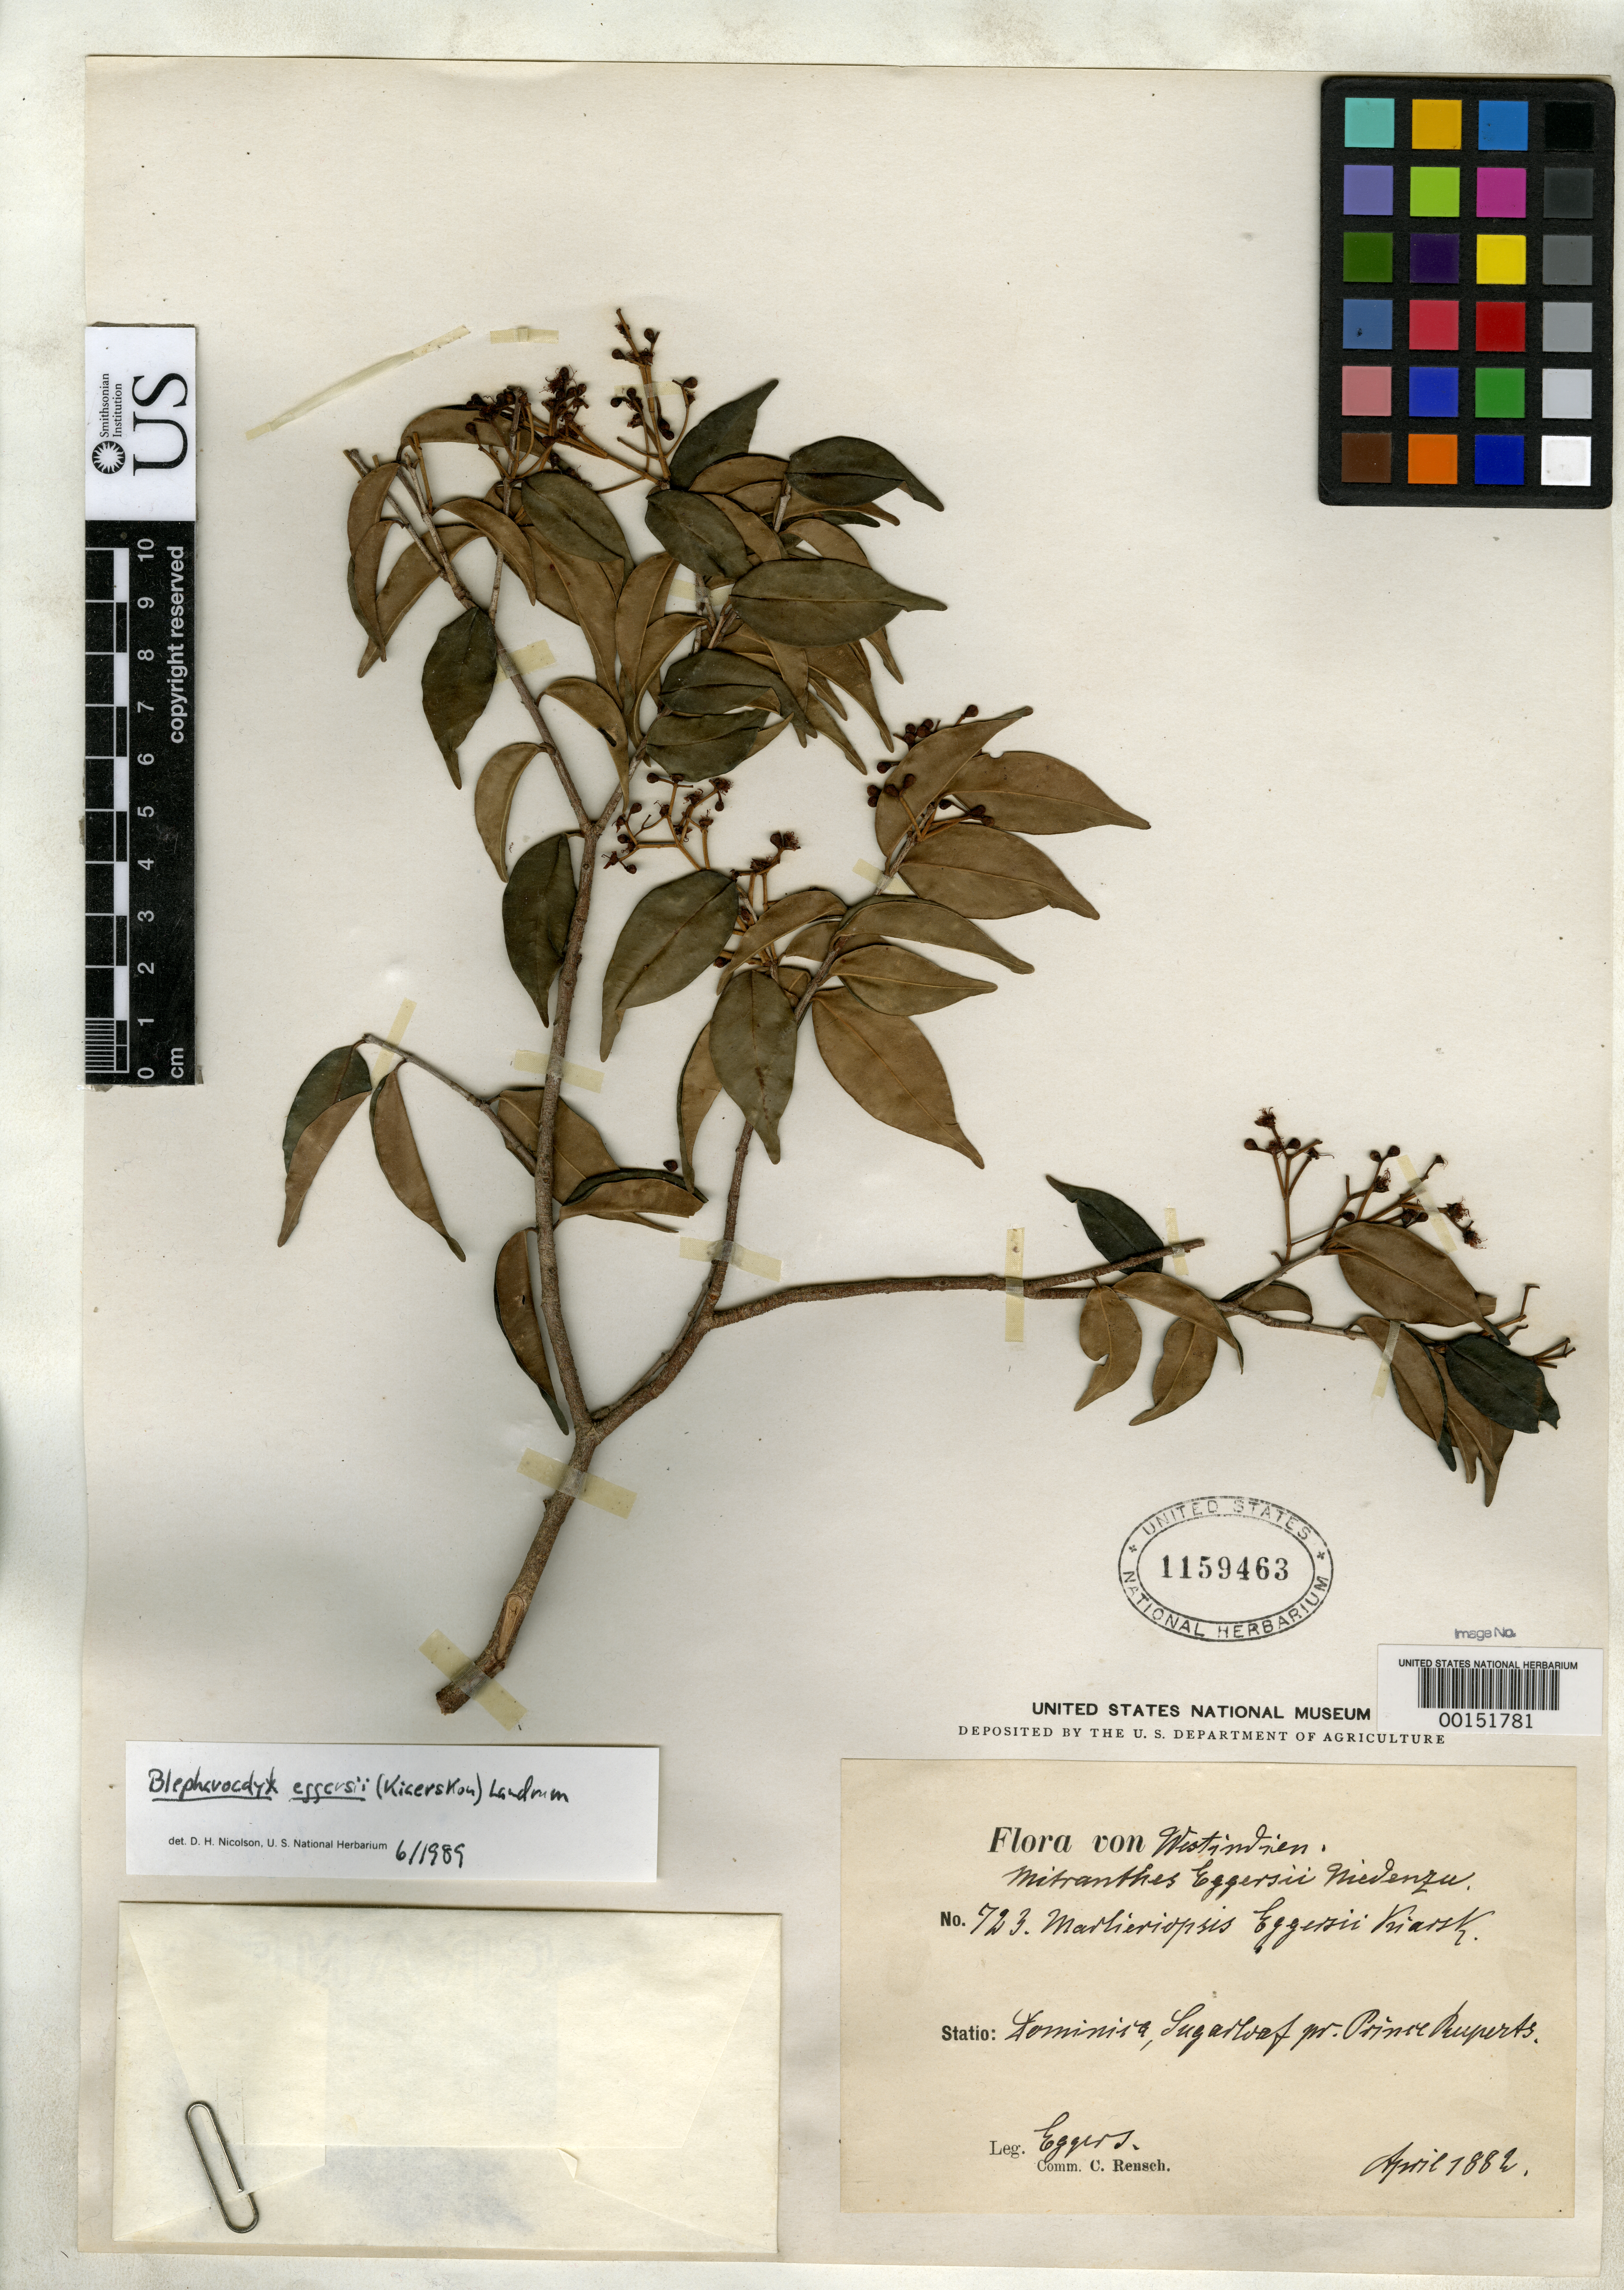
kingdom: Plantae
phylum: Tracheophyta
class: Magnoliopsida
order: Myrtales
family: Myrtaceae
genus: Marlieriopsis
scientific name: Marlieriopsis eggersii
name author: Kiaersk.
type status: Isotype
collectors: H. F. A. von Eggers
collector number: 723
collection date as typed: Apr 1882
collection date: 1882-04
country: Dominica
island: Dominica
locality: Sugarloaf Estate, near Prince Rupert's Bay.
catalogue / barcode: US 1159463